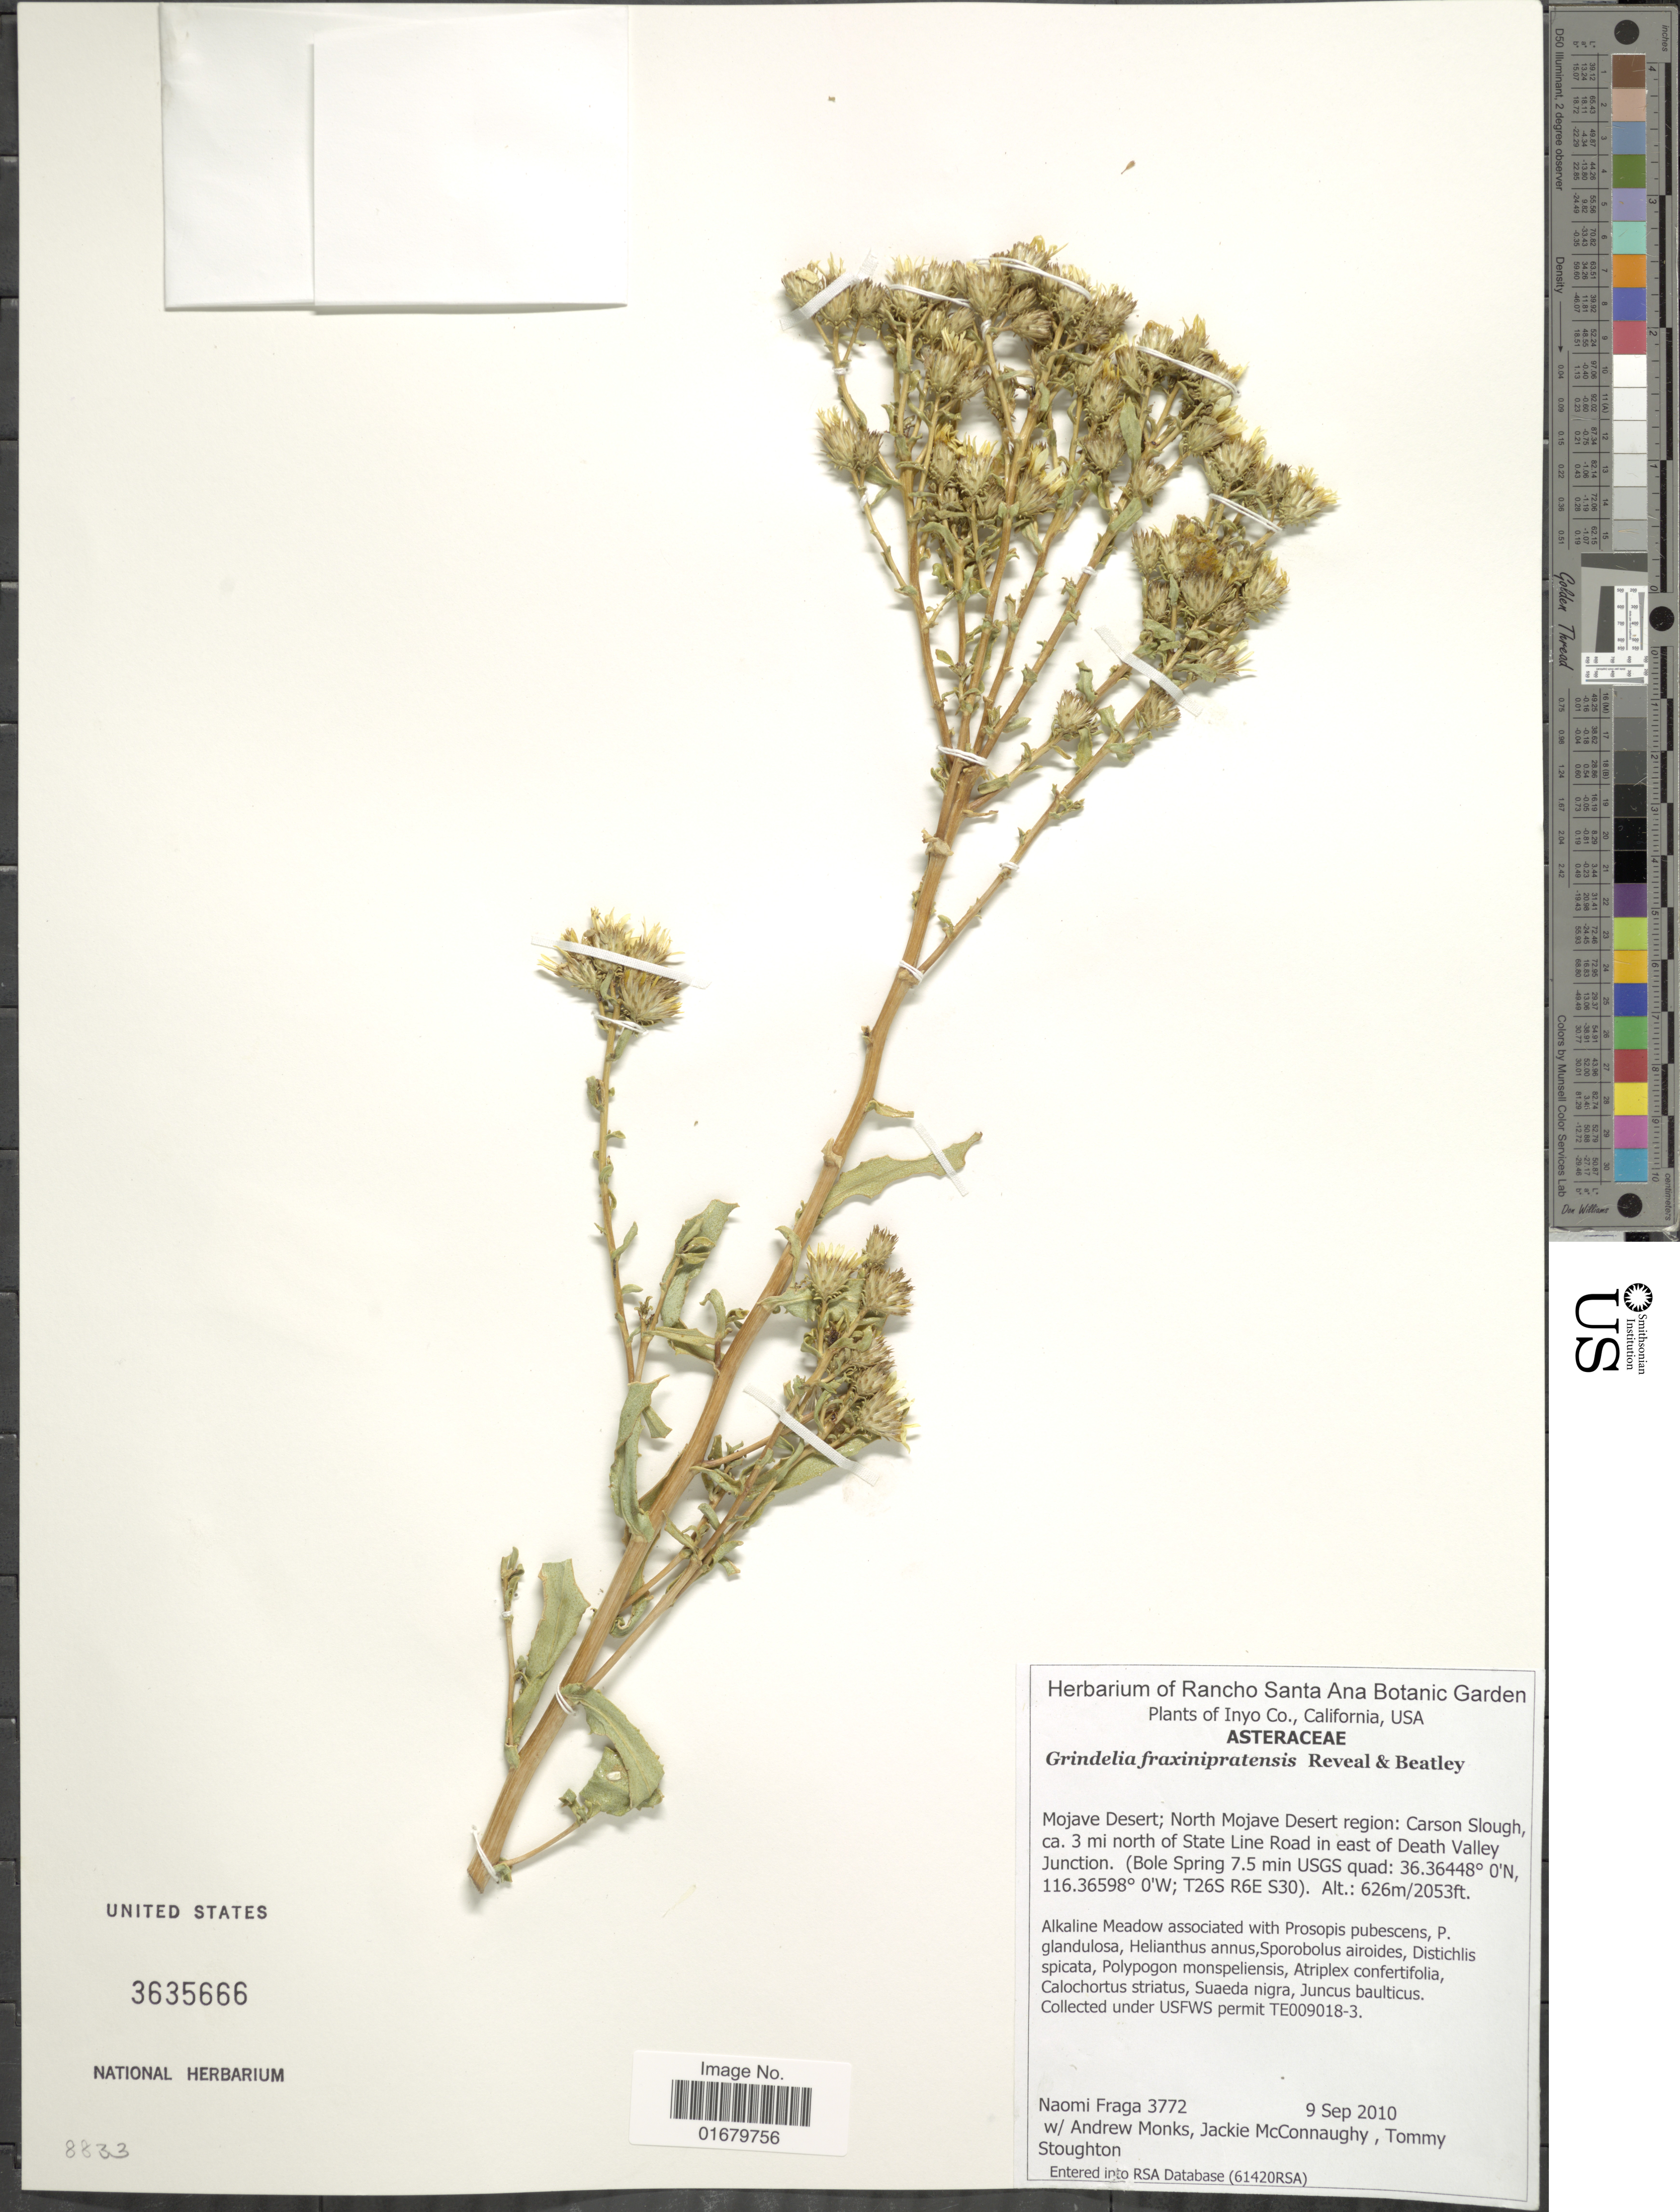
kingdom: Plantae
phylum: Tracheophyta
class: Magnoliopsida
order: Asterales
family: Asteraceae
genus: Grindelia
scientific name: Grindelia fraxino-pratensis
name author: Reveal & Beatley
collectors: N. Fraga, A. Monks, J. McConnaughy & T. Stoughton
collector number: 3772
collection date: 2010-09-09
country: United States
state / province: California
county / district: Inyo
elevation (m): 626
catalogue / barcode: US 3635666